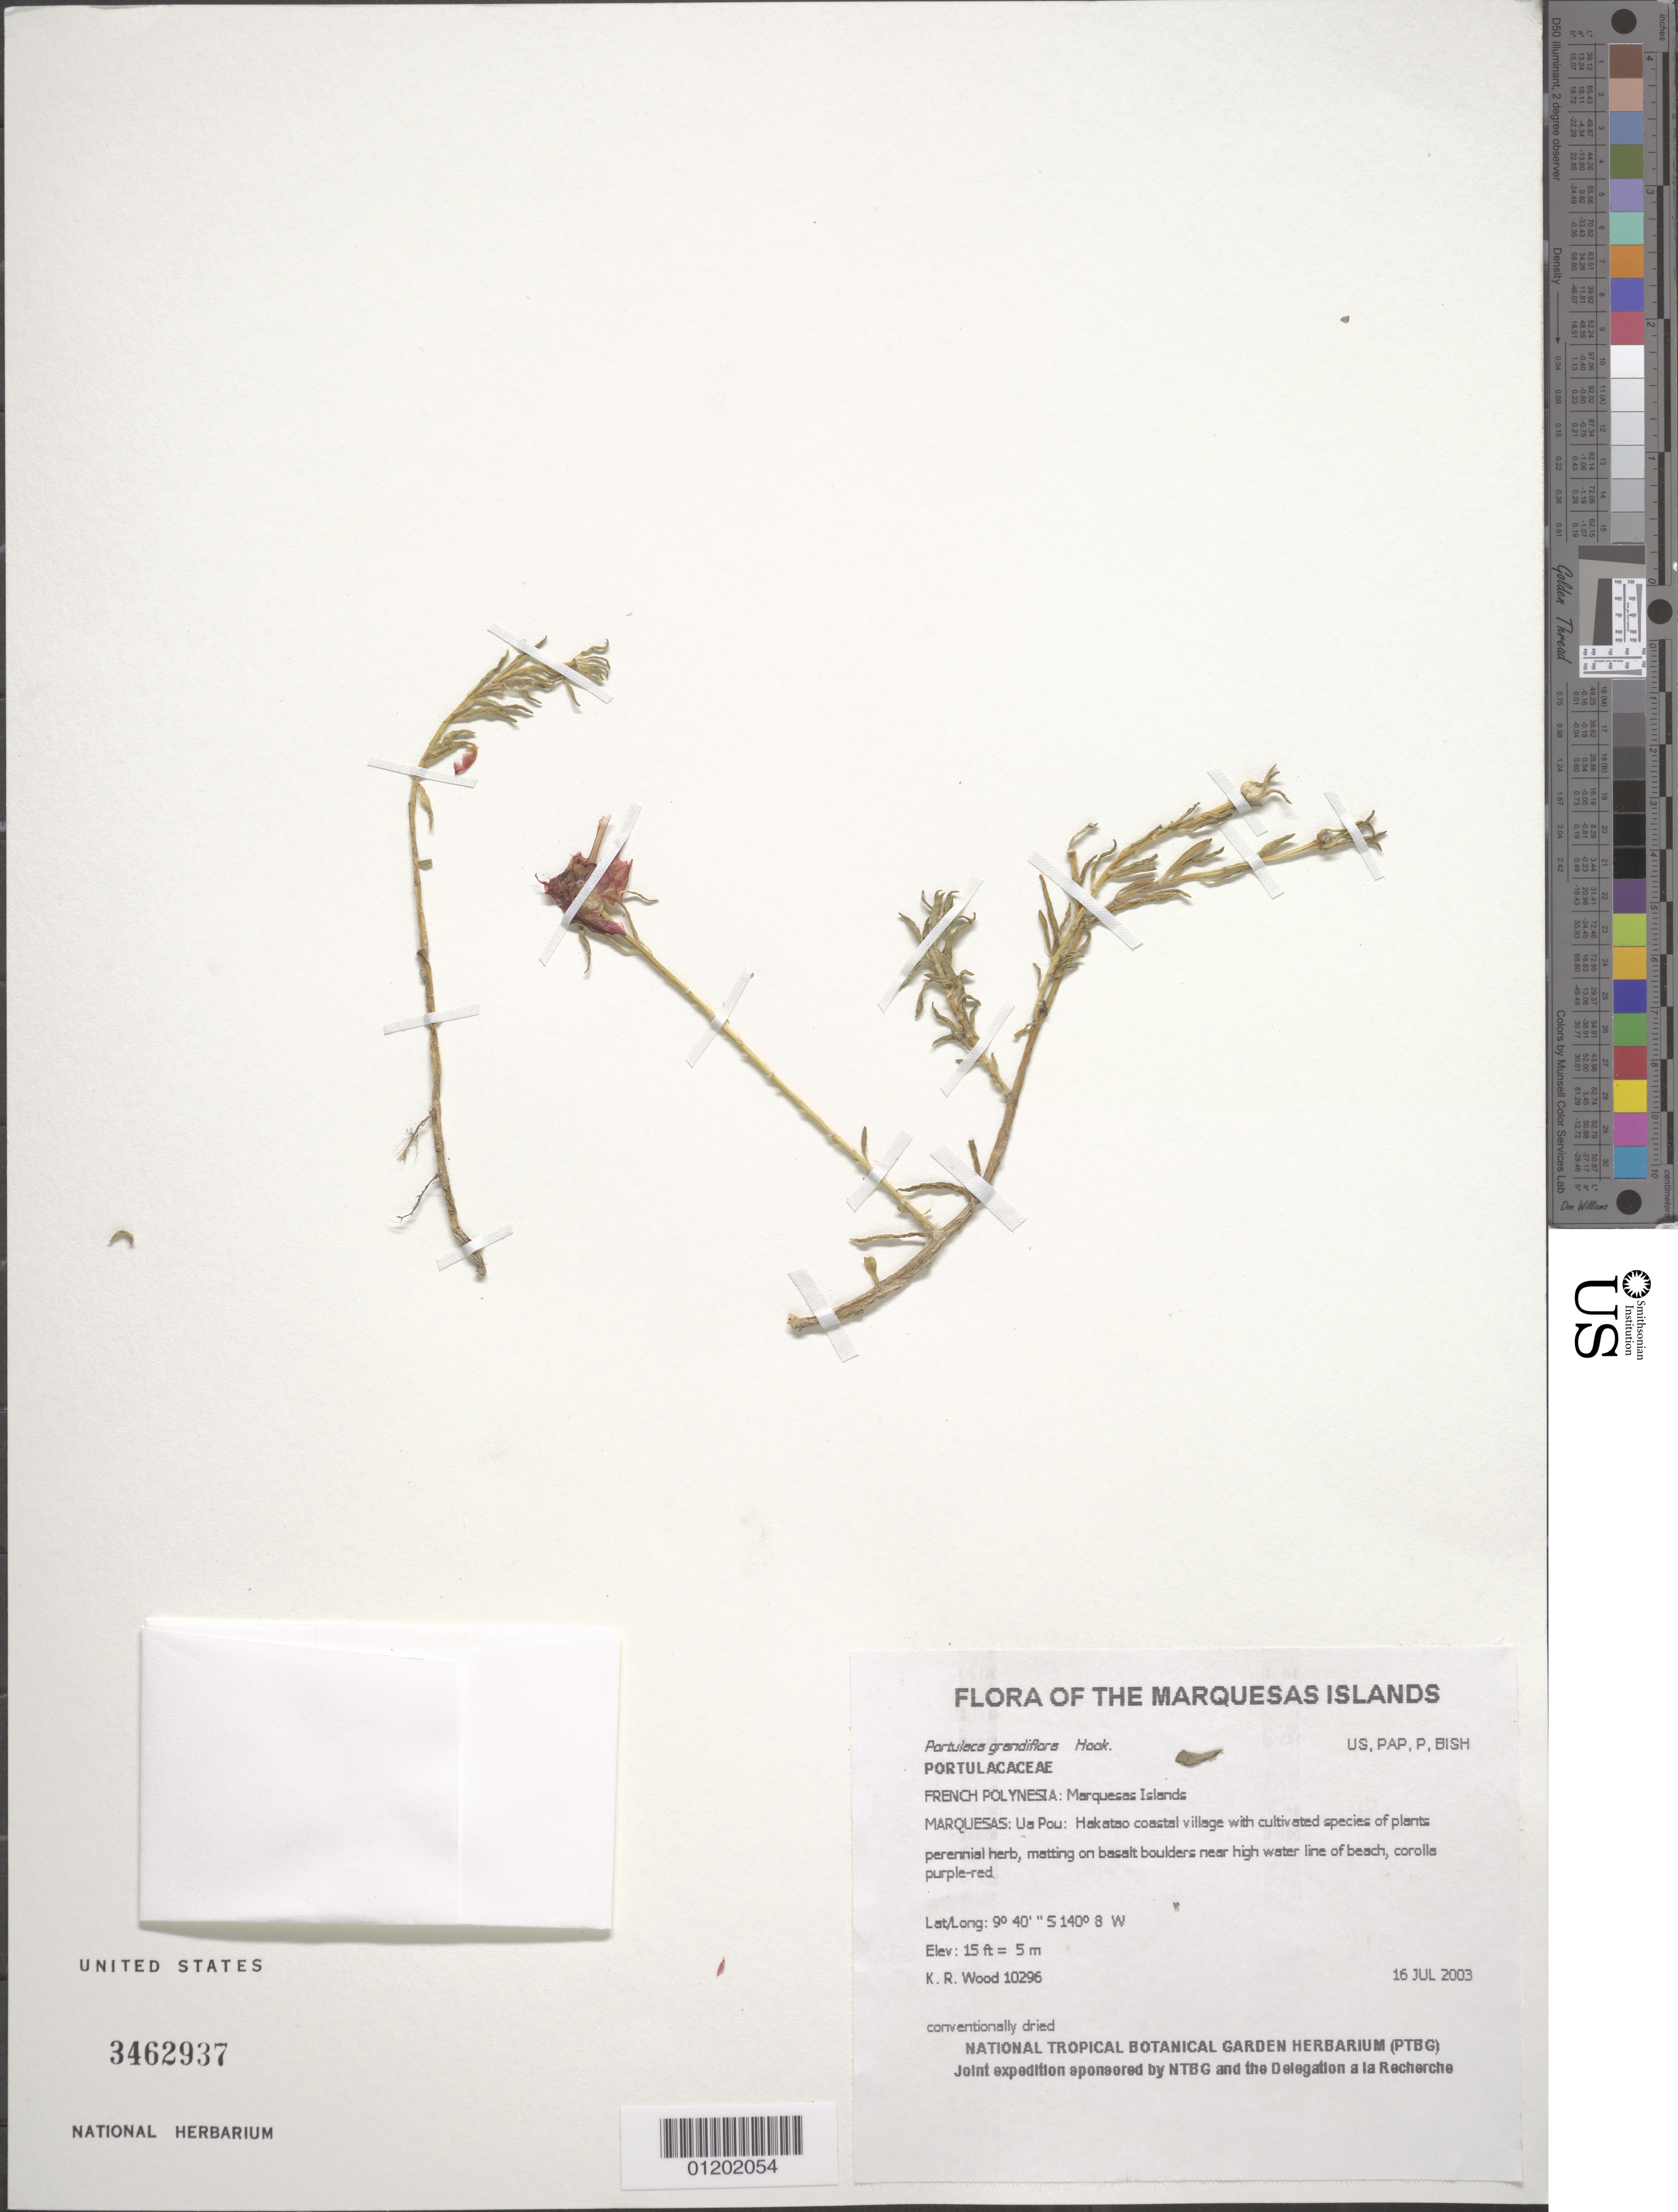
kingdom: Plantae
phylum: Tracheophyta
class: Magnoliopsida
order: Caryophyllales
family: Portulacaceae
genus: Portulaca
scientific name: Portulaca grandiflora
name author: Hook.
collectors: K. R. Wood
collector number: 10296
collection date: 2003-07-16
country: French Polynesia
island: Ua Pou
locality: Hakatao coastal village with cultivated species of plants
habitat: Matting on basalt boulders near high water line of beach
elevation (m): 5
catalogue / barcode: US 3462937